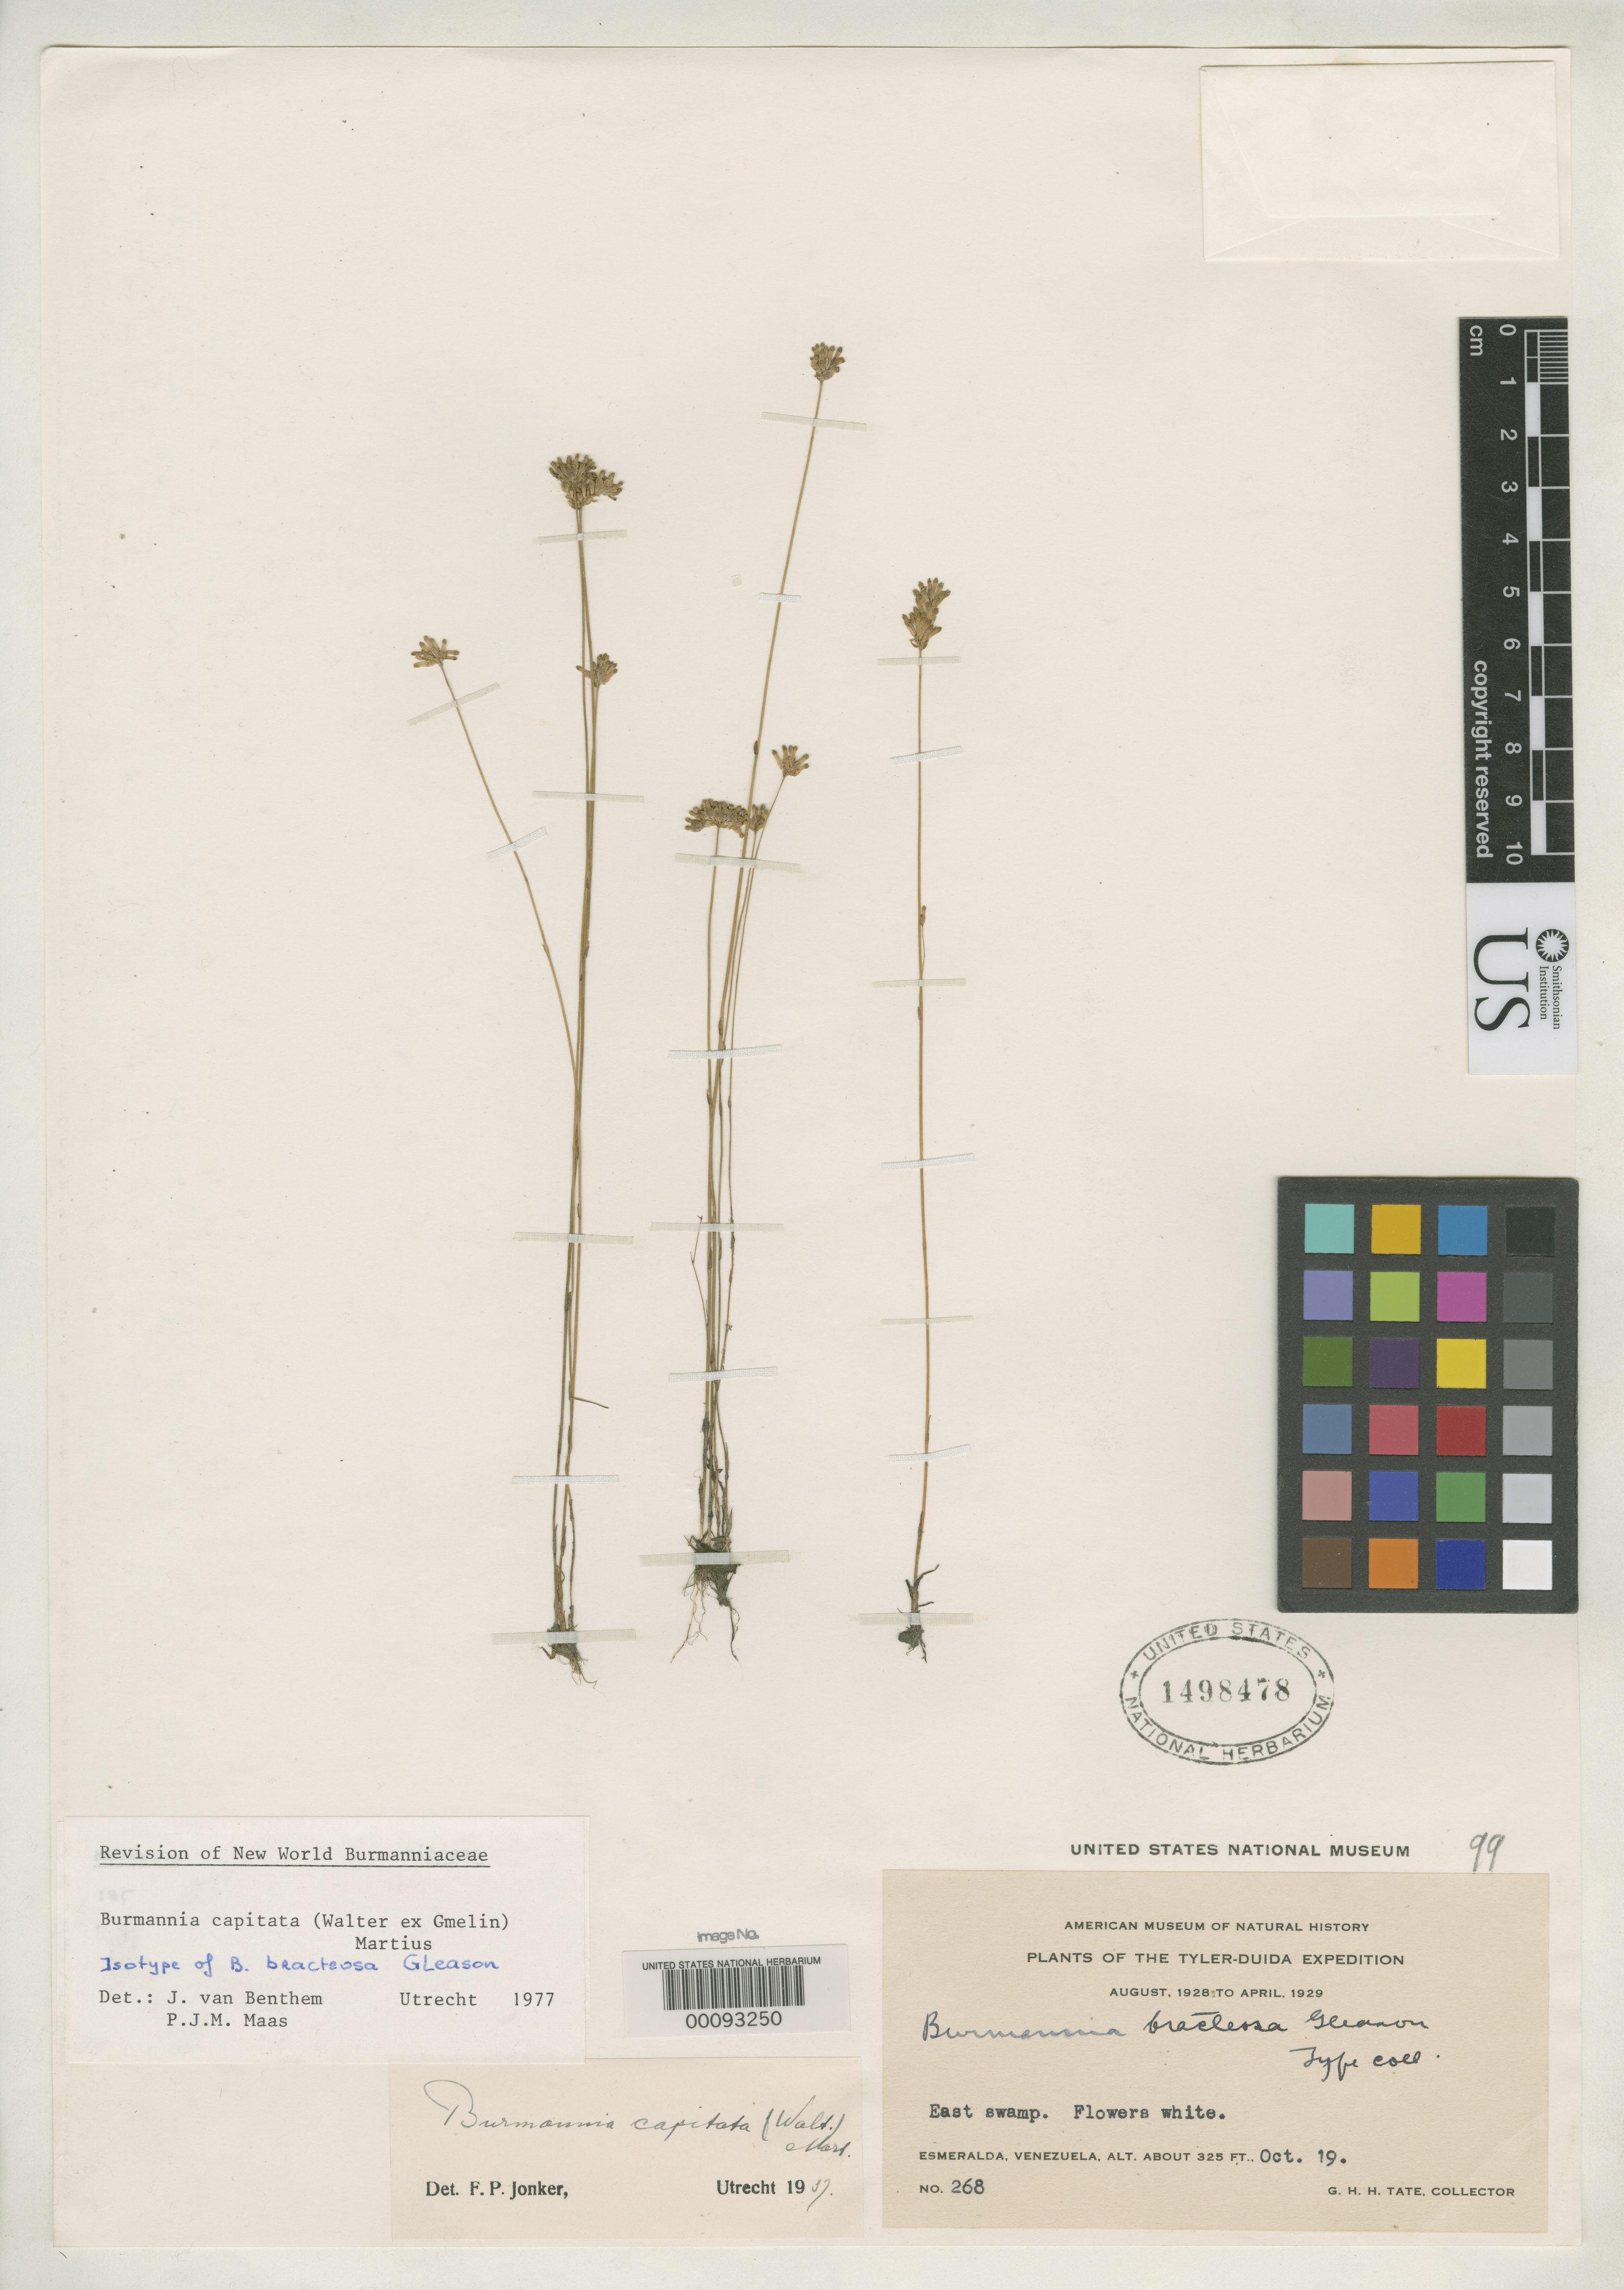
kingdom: Plantae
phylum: Tracheophyta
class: Liliopsida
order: Dioscoreales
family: Burmanniaceae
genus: Burmannia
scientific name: Burmannia bracteosa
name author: Gleason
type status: Isotype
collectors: G. H. H.Tate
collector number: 268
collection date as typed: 19 Oct 1929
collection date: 1929-10-19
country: Venezuela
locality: Esmeralda, E Swamp.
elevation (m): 99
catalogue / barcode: US 1498478